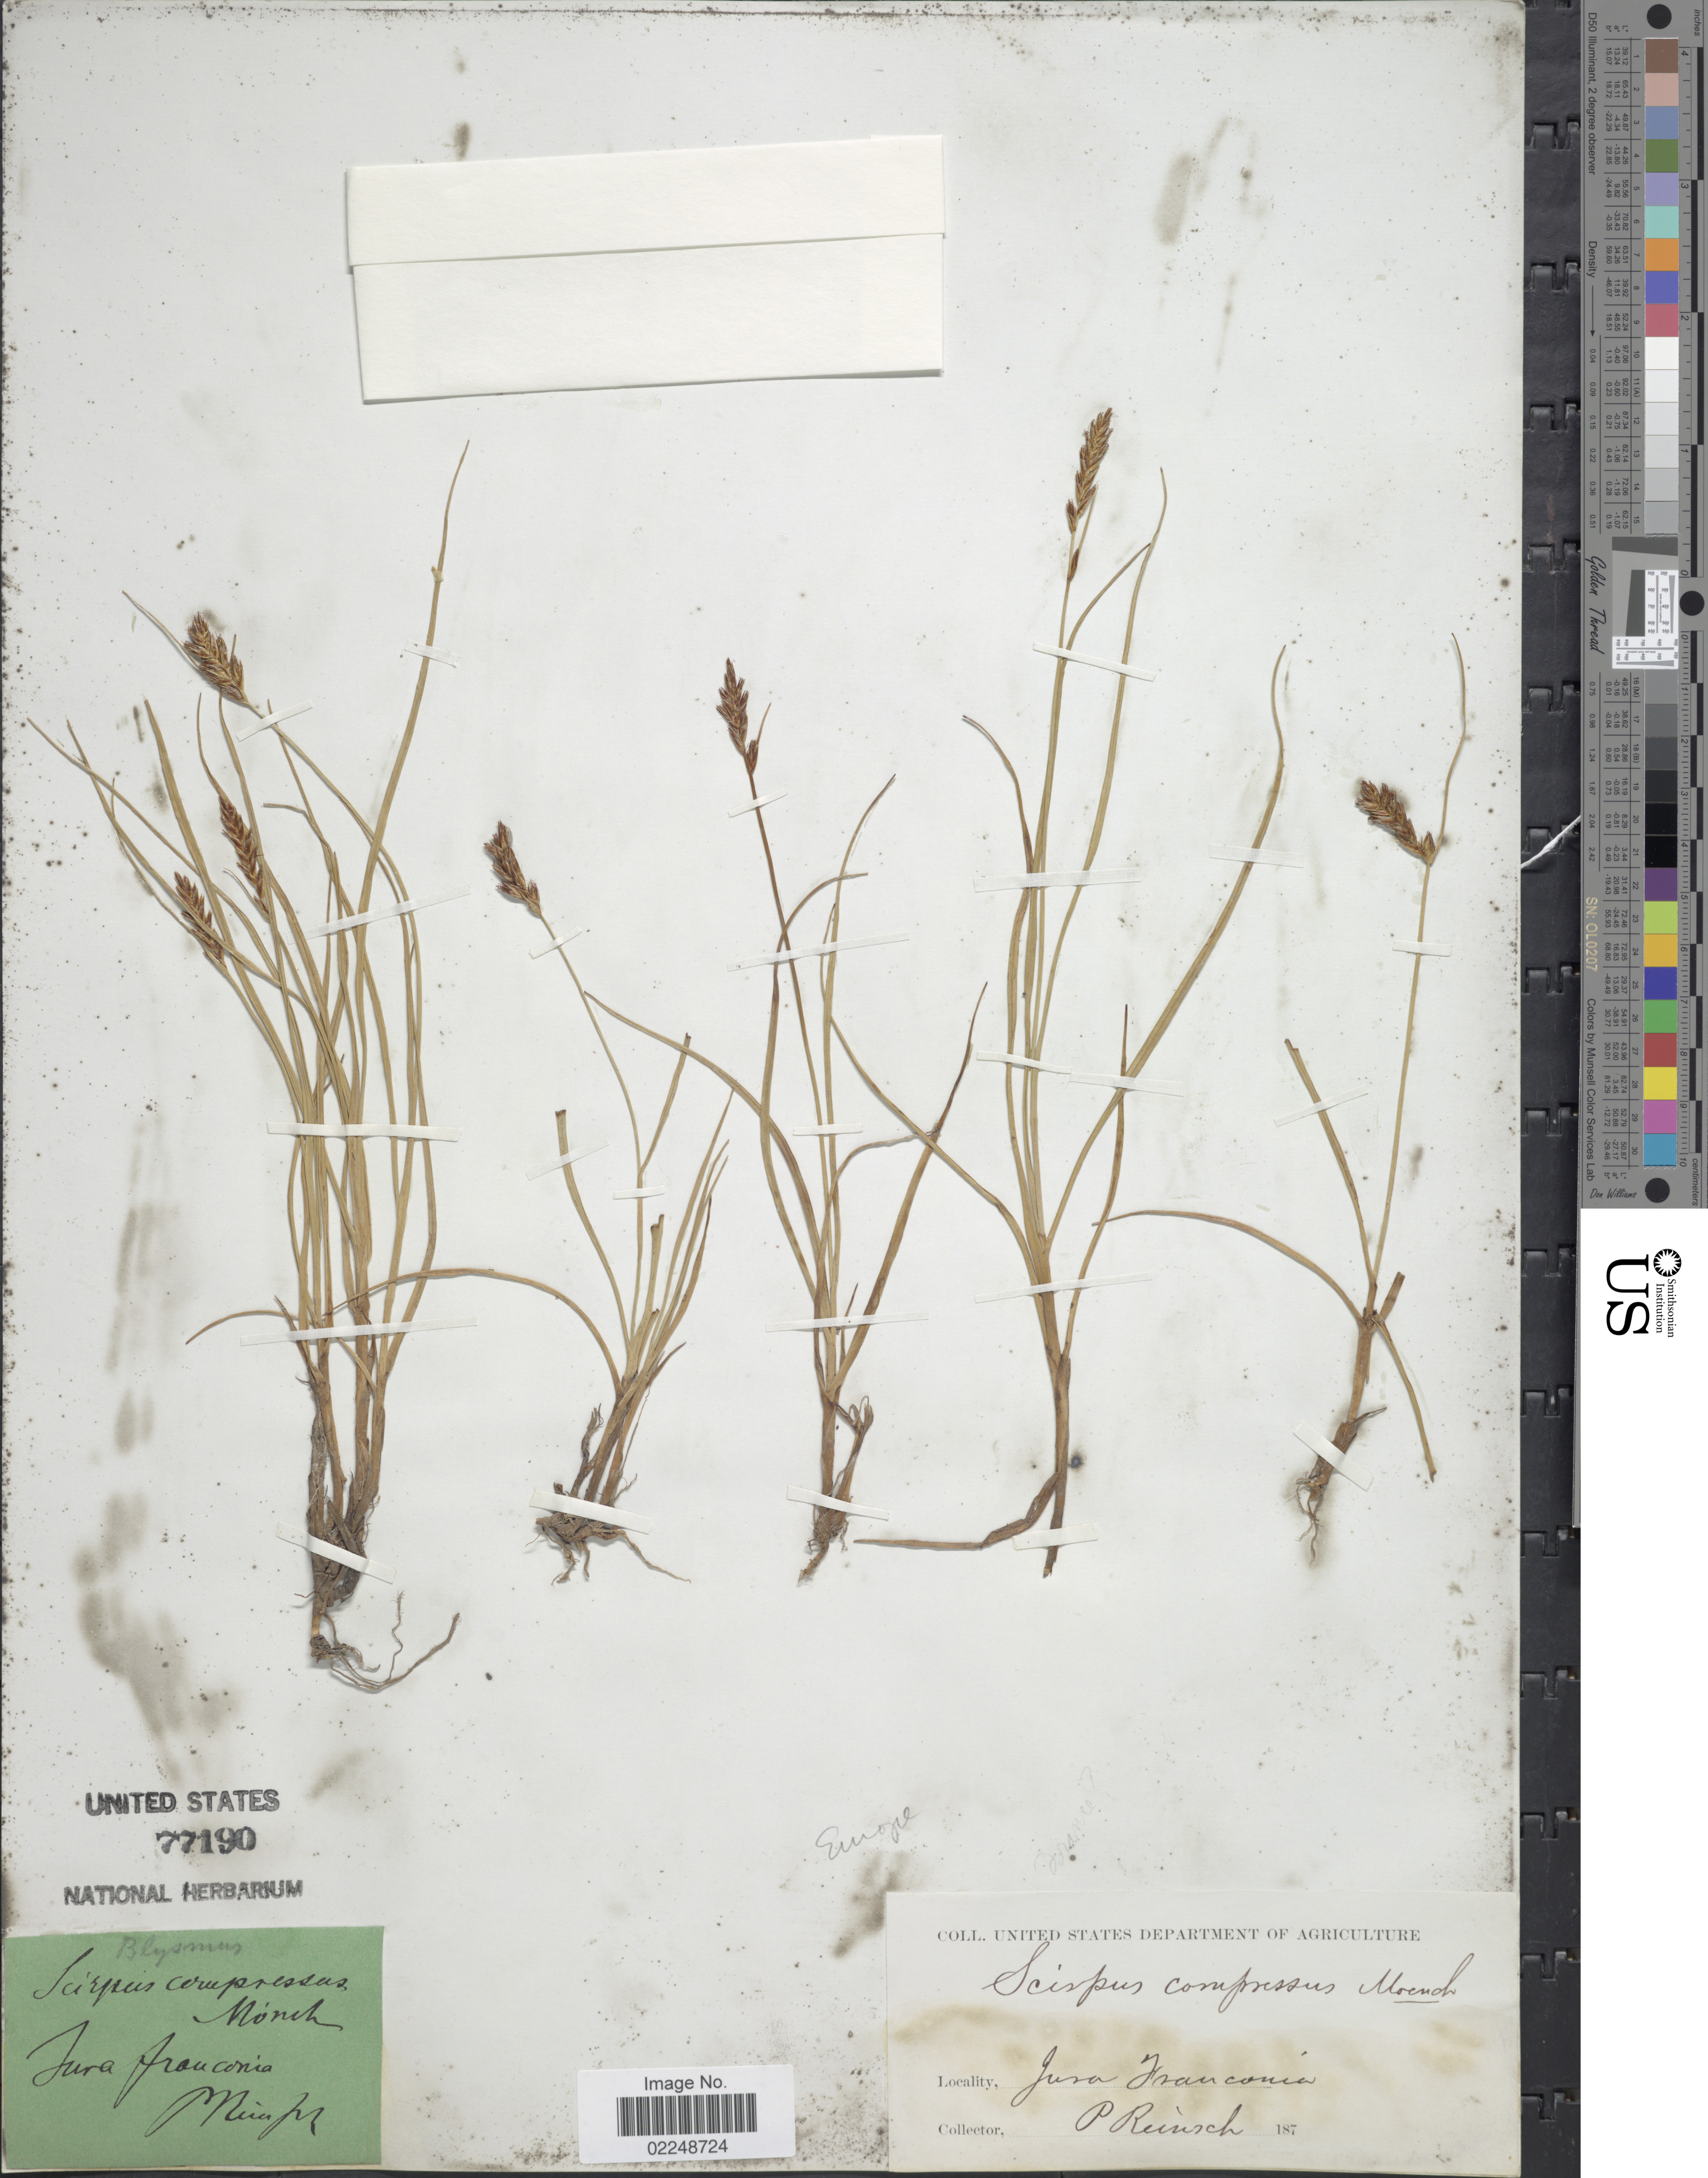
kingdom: Plantae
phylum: Tracheophyta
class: Liliopsida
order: Poales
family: Cyperaceae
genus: Blysmus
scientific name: Blysmus compressus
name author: (L.) Panzer ex Link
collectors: P.F. Reinsch (herbarium)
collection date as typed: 187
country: Germany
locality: Jura Franconia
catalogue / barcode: US 77190